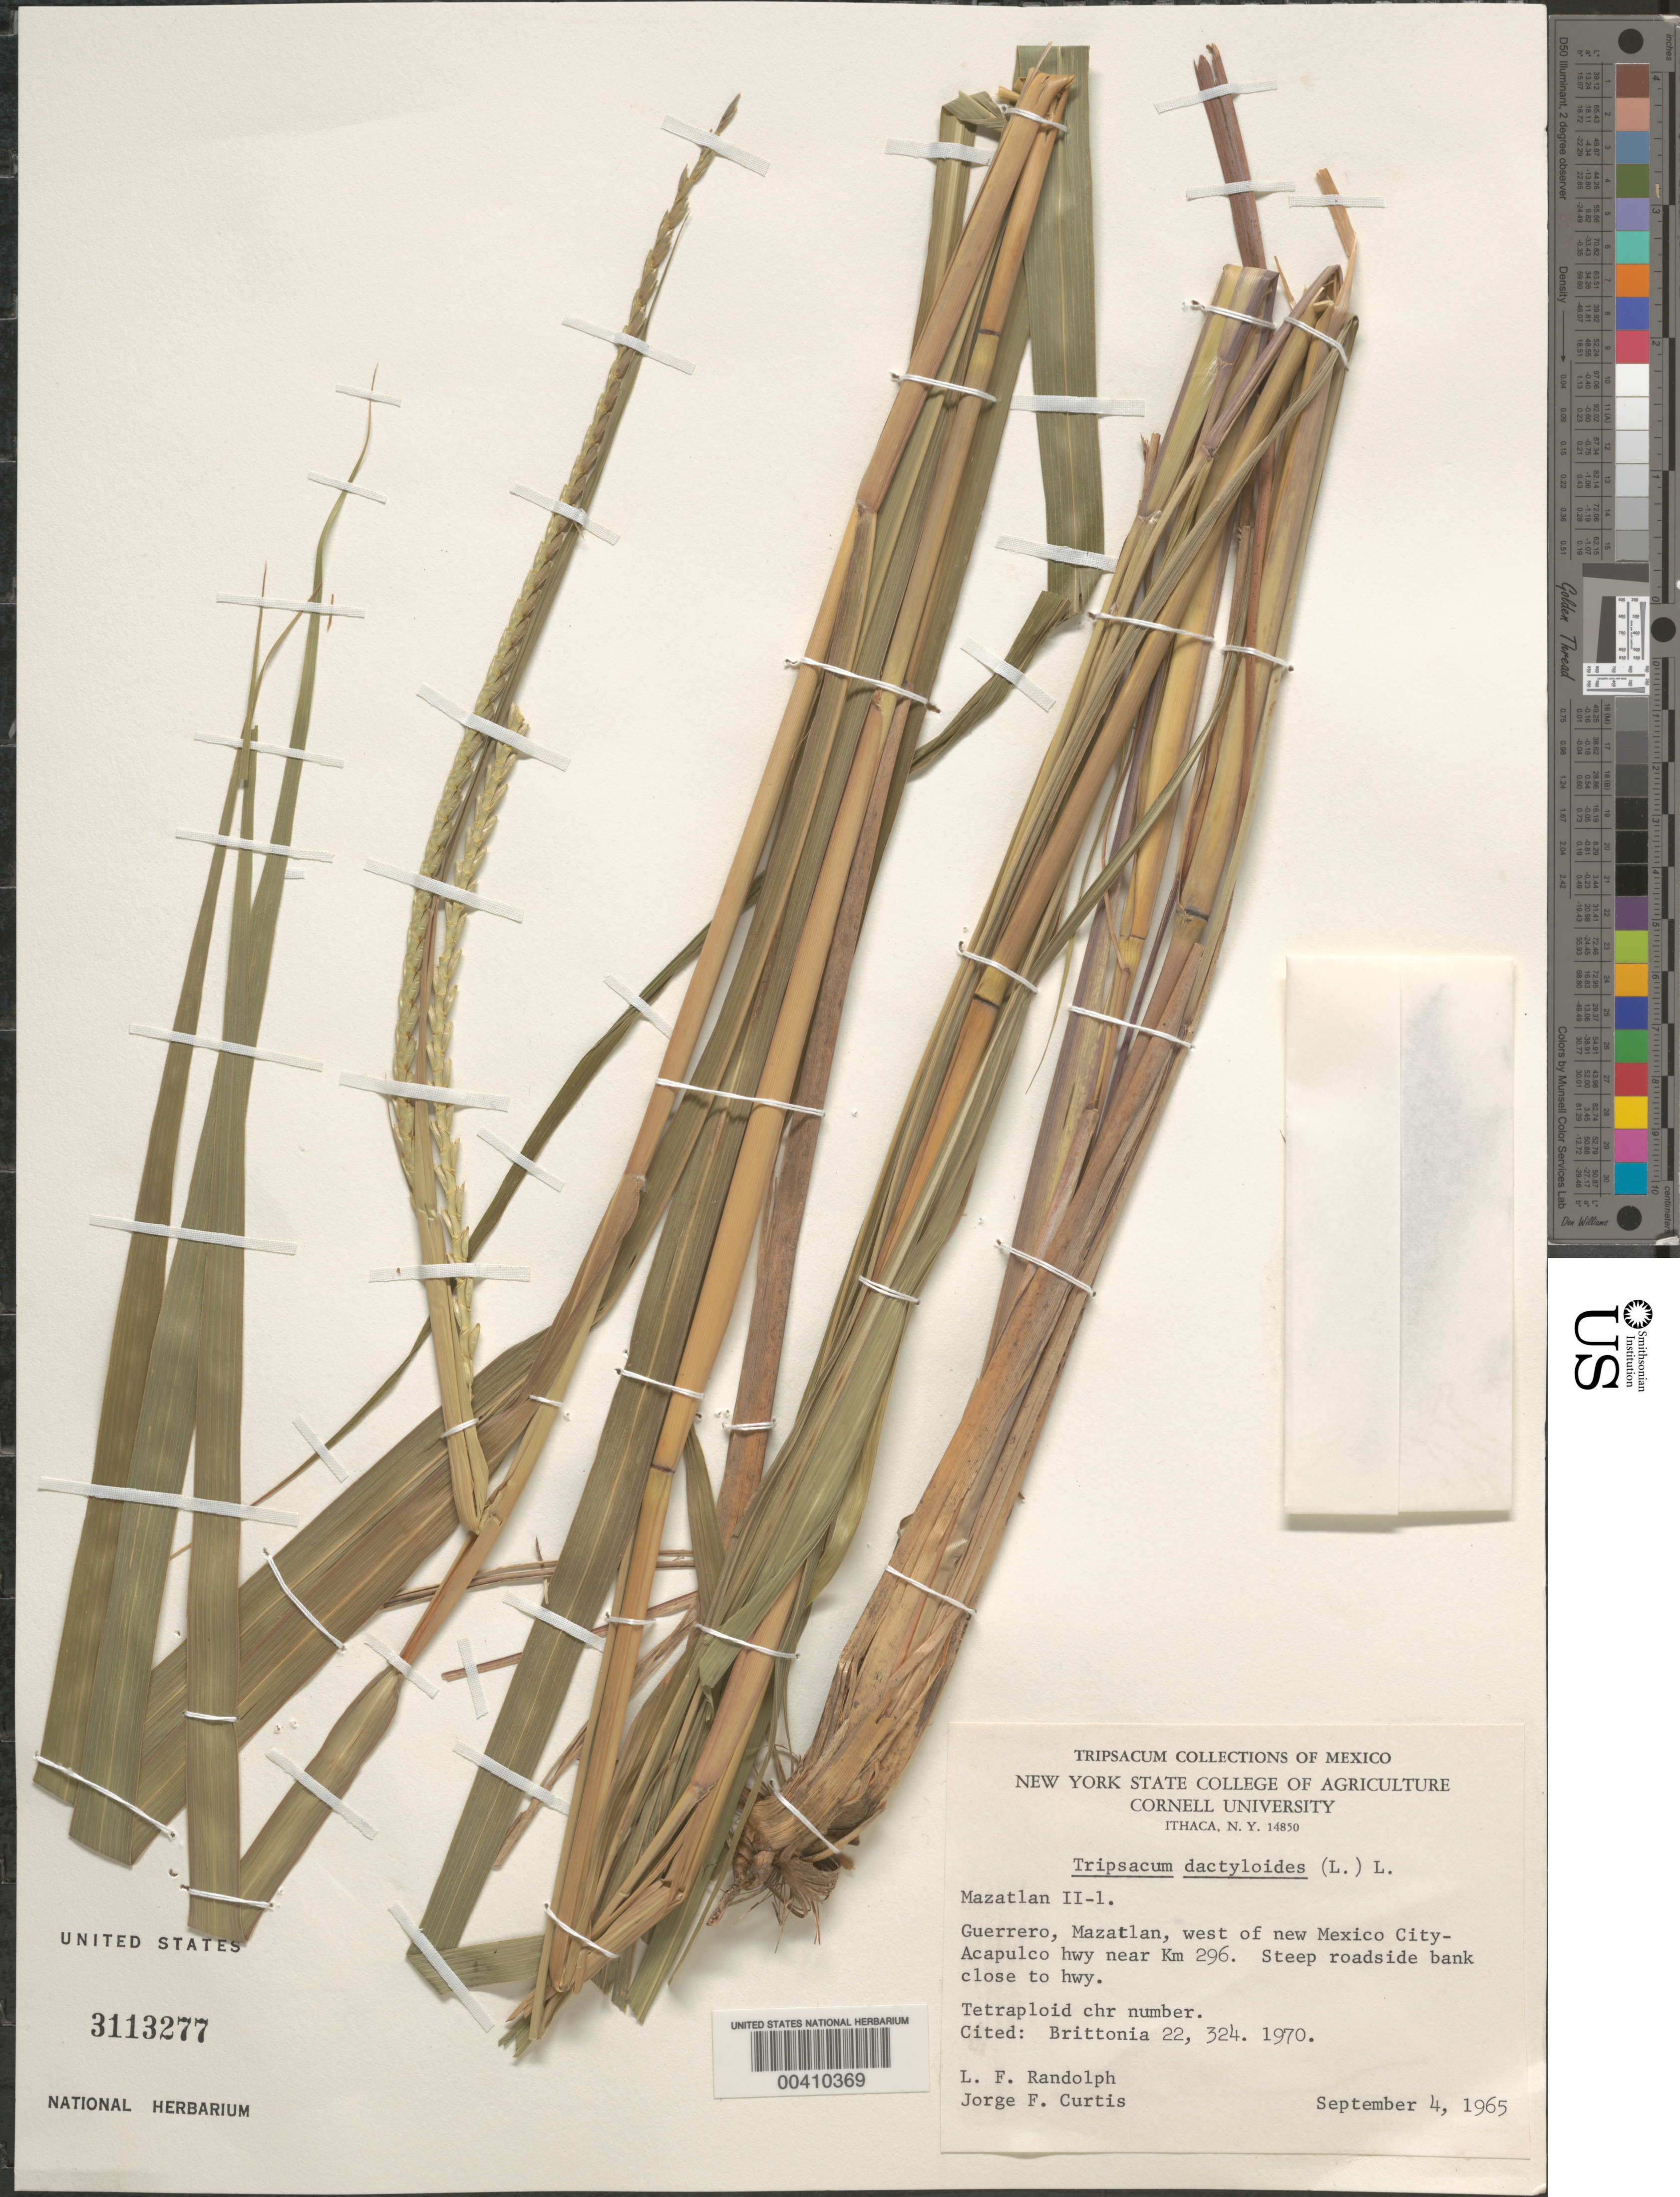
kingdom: Plantae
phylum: Tracheophyta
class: Liliopsida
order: Poales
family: Poaceae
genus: Tripsacum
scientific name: Tripsacum dactyloides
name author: (L.) L.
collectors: L. F. Randolph & J. Curtis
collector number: II-1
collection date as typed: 4 Sep 1965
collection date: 1965-09-04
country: Mexico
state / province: Guerrero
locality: Mazatlan, W of new Mexico City - Acapulco Hwy near Km 296, close to hwy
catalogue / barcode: US 3113277